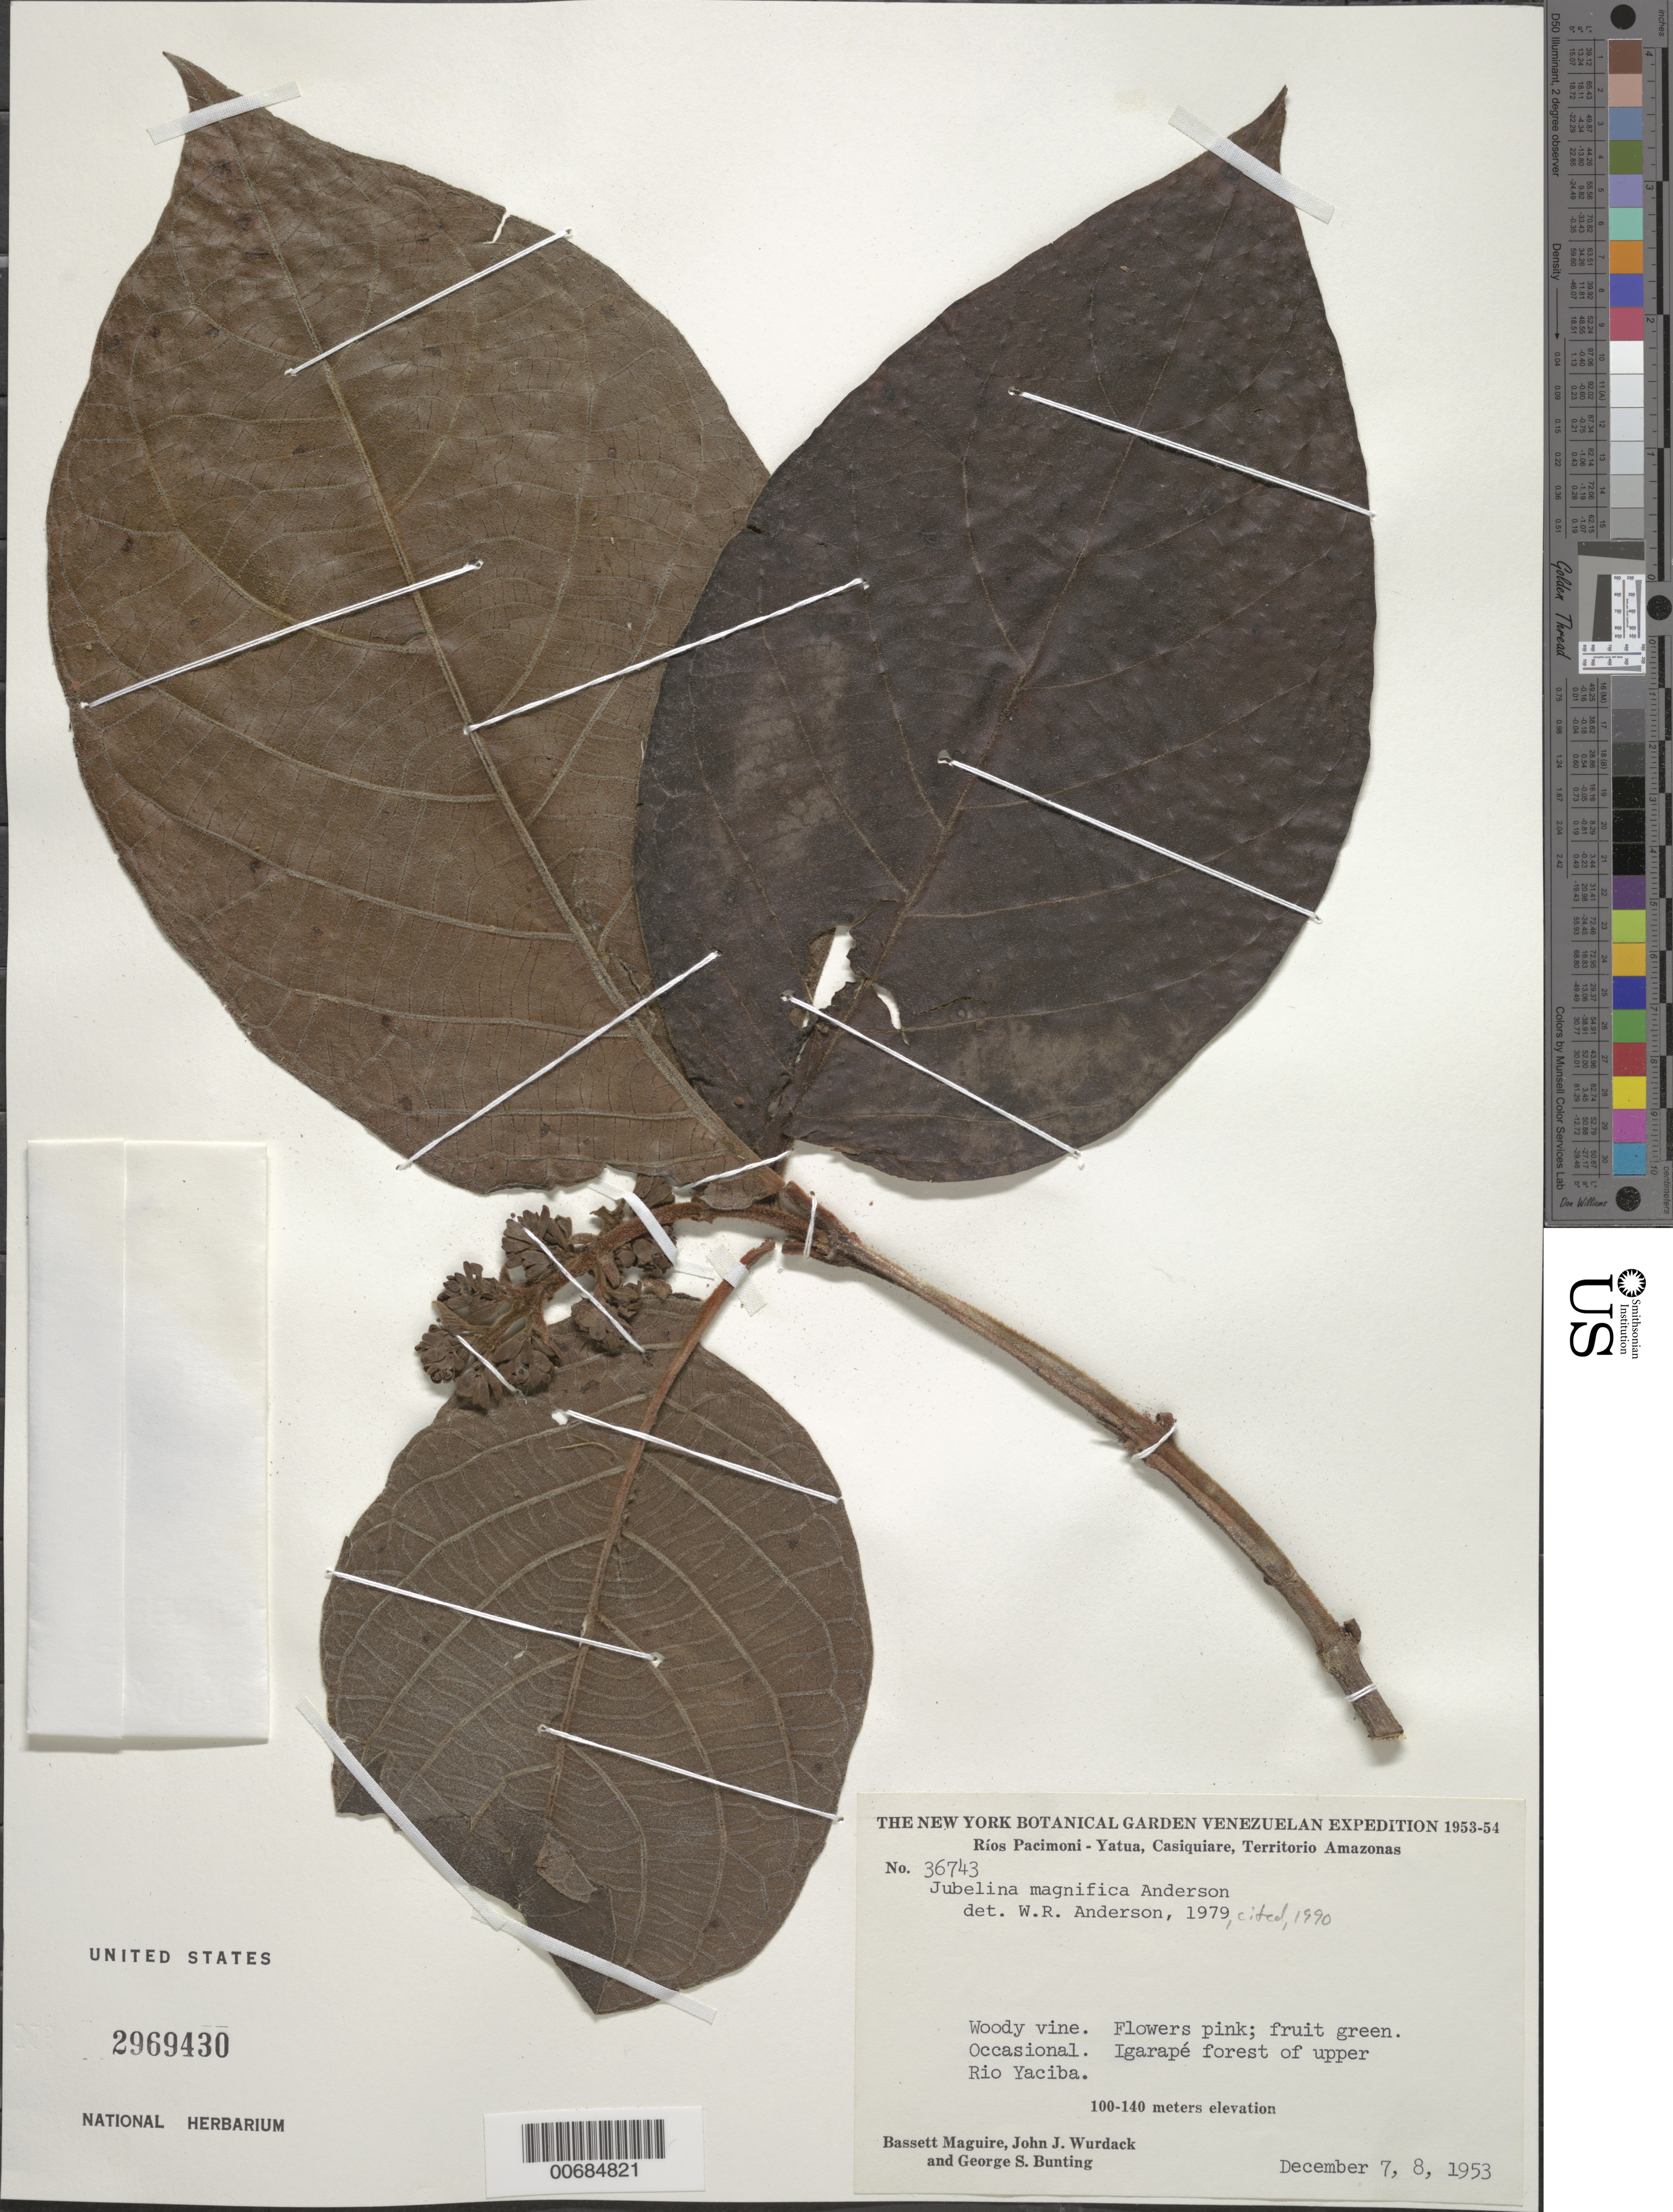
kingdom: Plantae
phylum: Tracheophyta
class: Magnoliopsida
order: Malpighiales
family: Malpighiaceae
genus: Jubelina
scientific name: Jubelina magnifica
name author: W.R. Anderson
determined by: Anderson, W. R., (MICH), University of Michigan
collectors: J. J. Wurdack, J. J. Wurdack & G. S. Bunting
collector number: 36743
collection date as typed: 7-Dec-53 to 8-Dec-53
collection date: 1953-12-07/1953-12-08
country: Venezuela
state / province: Amazonas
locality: Río Yaciba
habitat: Igarape forest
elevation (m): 100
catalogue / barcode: US 2969430